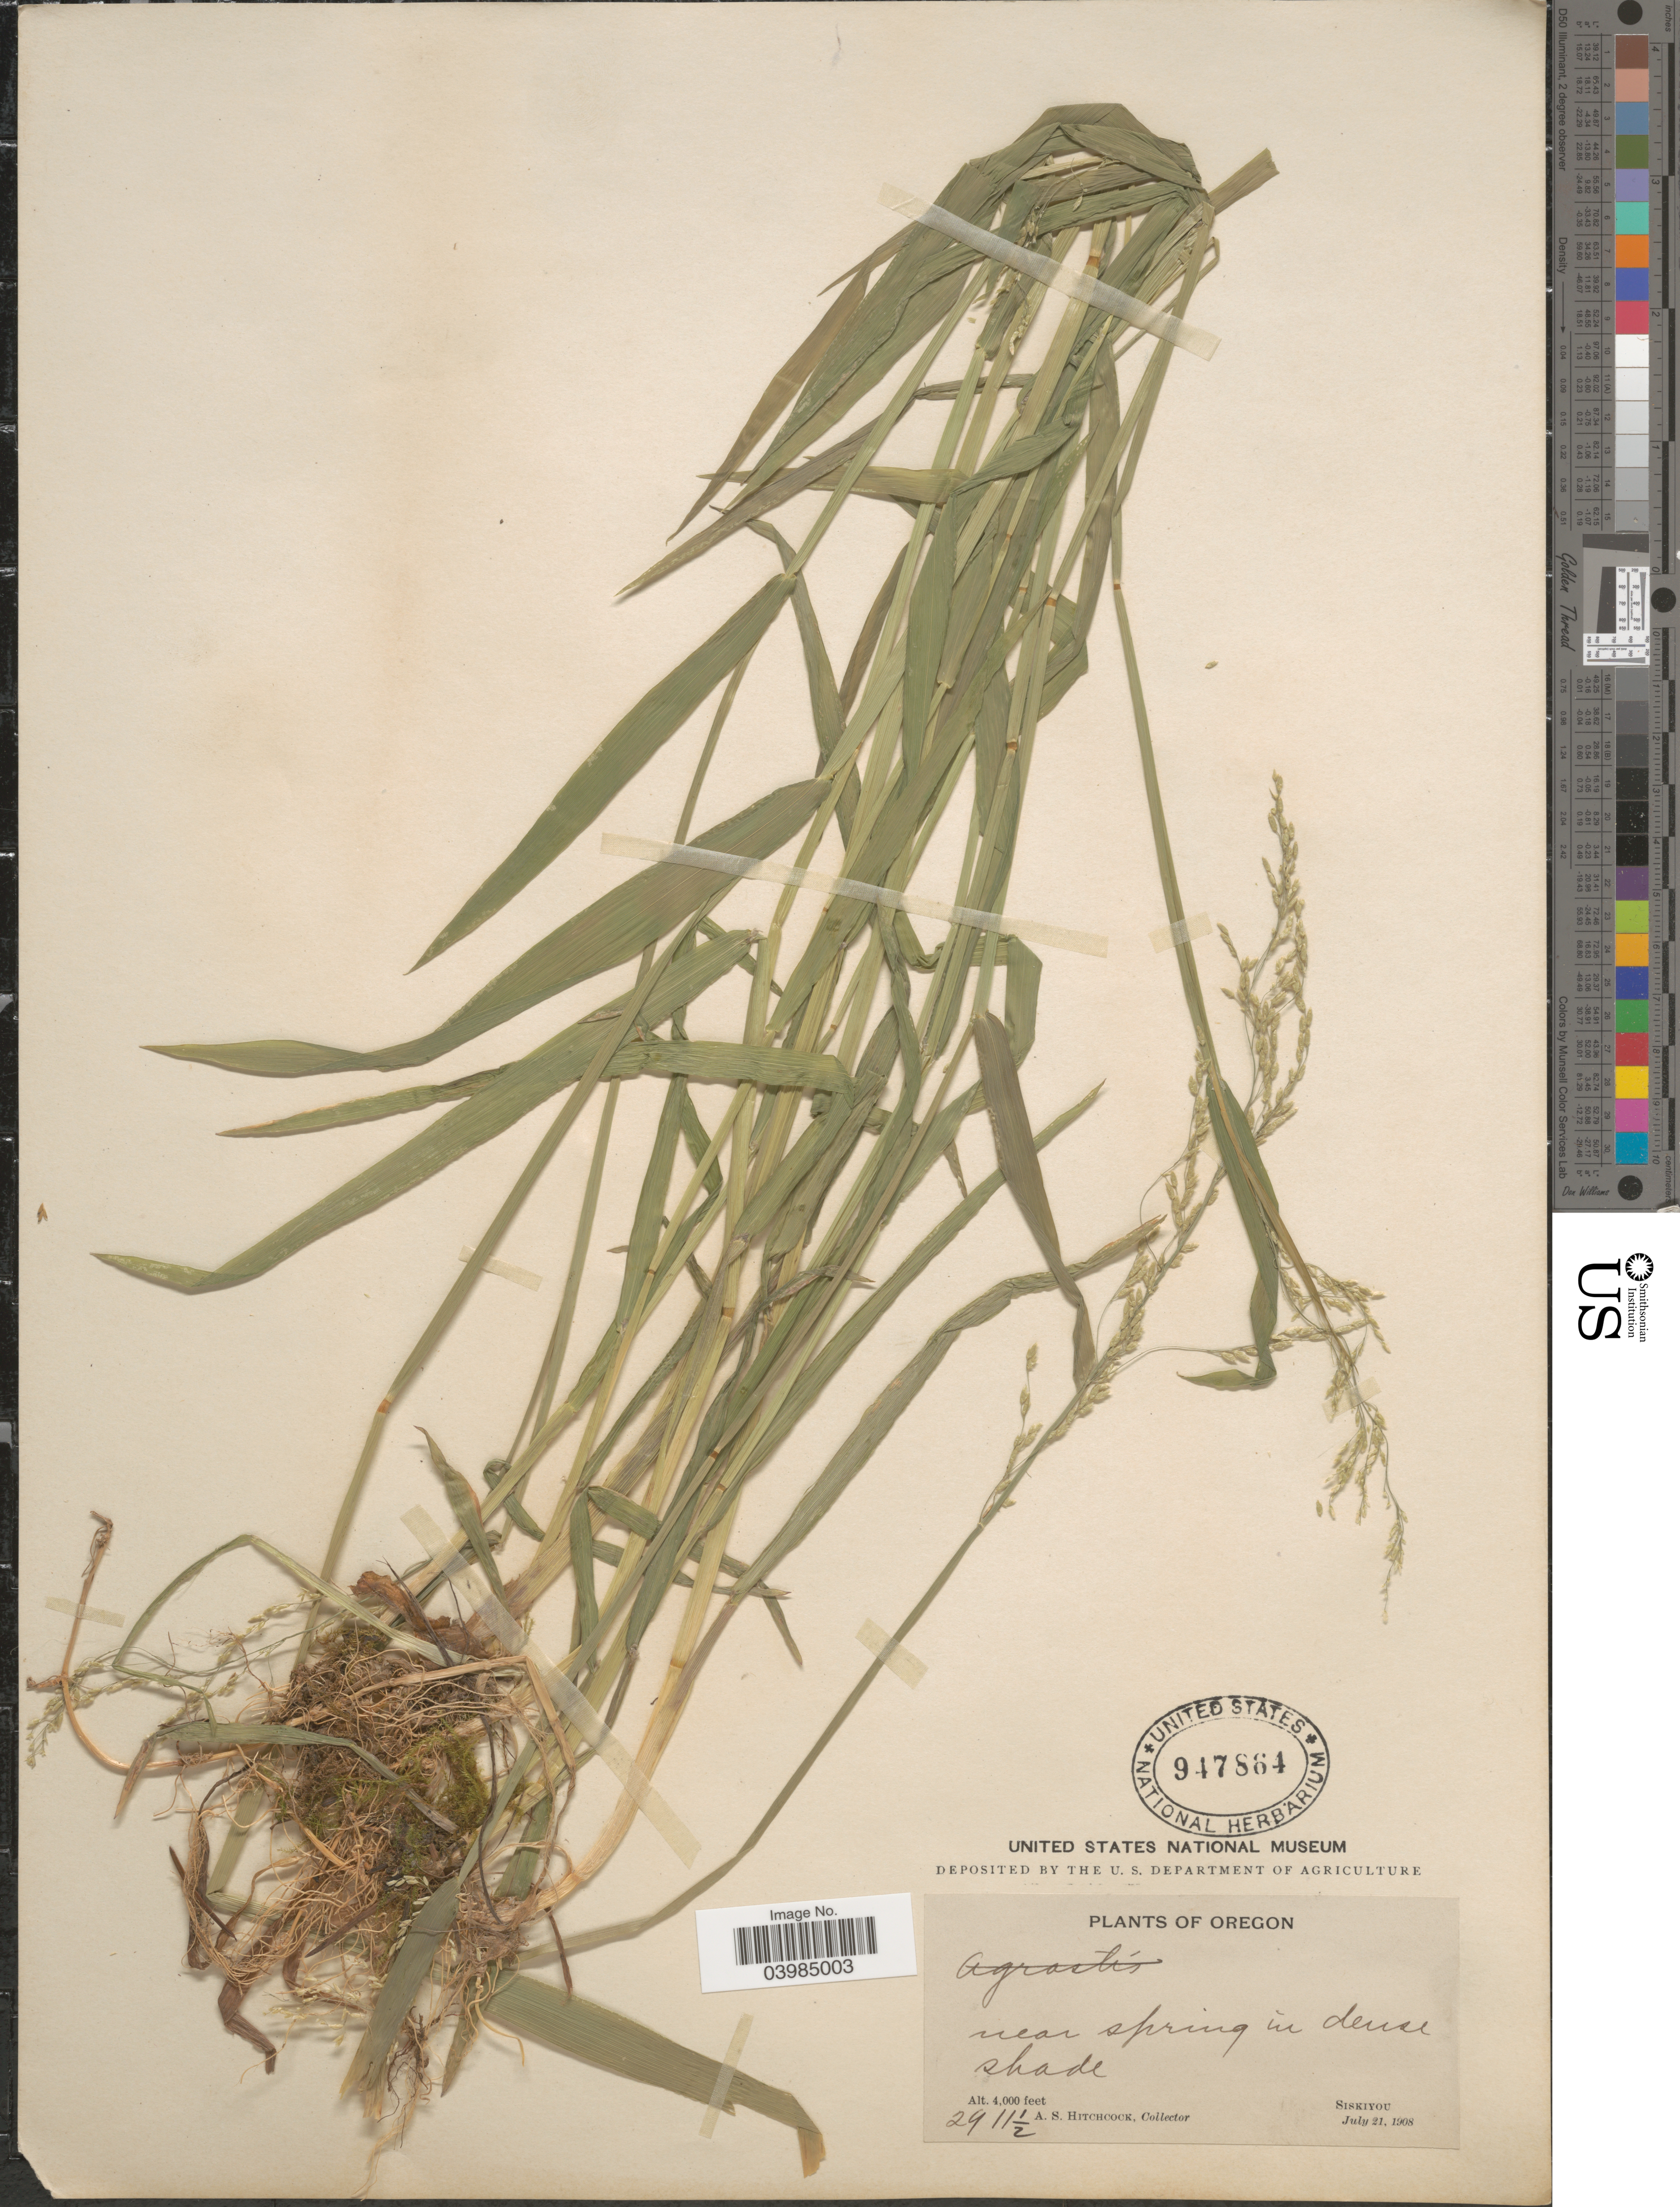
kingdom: Plantae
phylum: Tracheophyta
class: Liliopsida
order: Poales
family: Poaceae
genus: Glyceria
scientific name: Glyceria sp.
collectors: A. S. Hitchcock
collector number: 2911½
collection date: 1908-07-21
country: United States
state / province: Oregon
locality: Near spring in dense shade. Siskiyou.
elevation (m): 1219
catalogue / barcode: US 947864